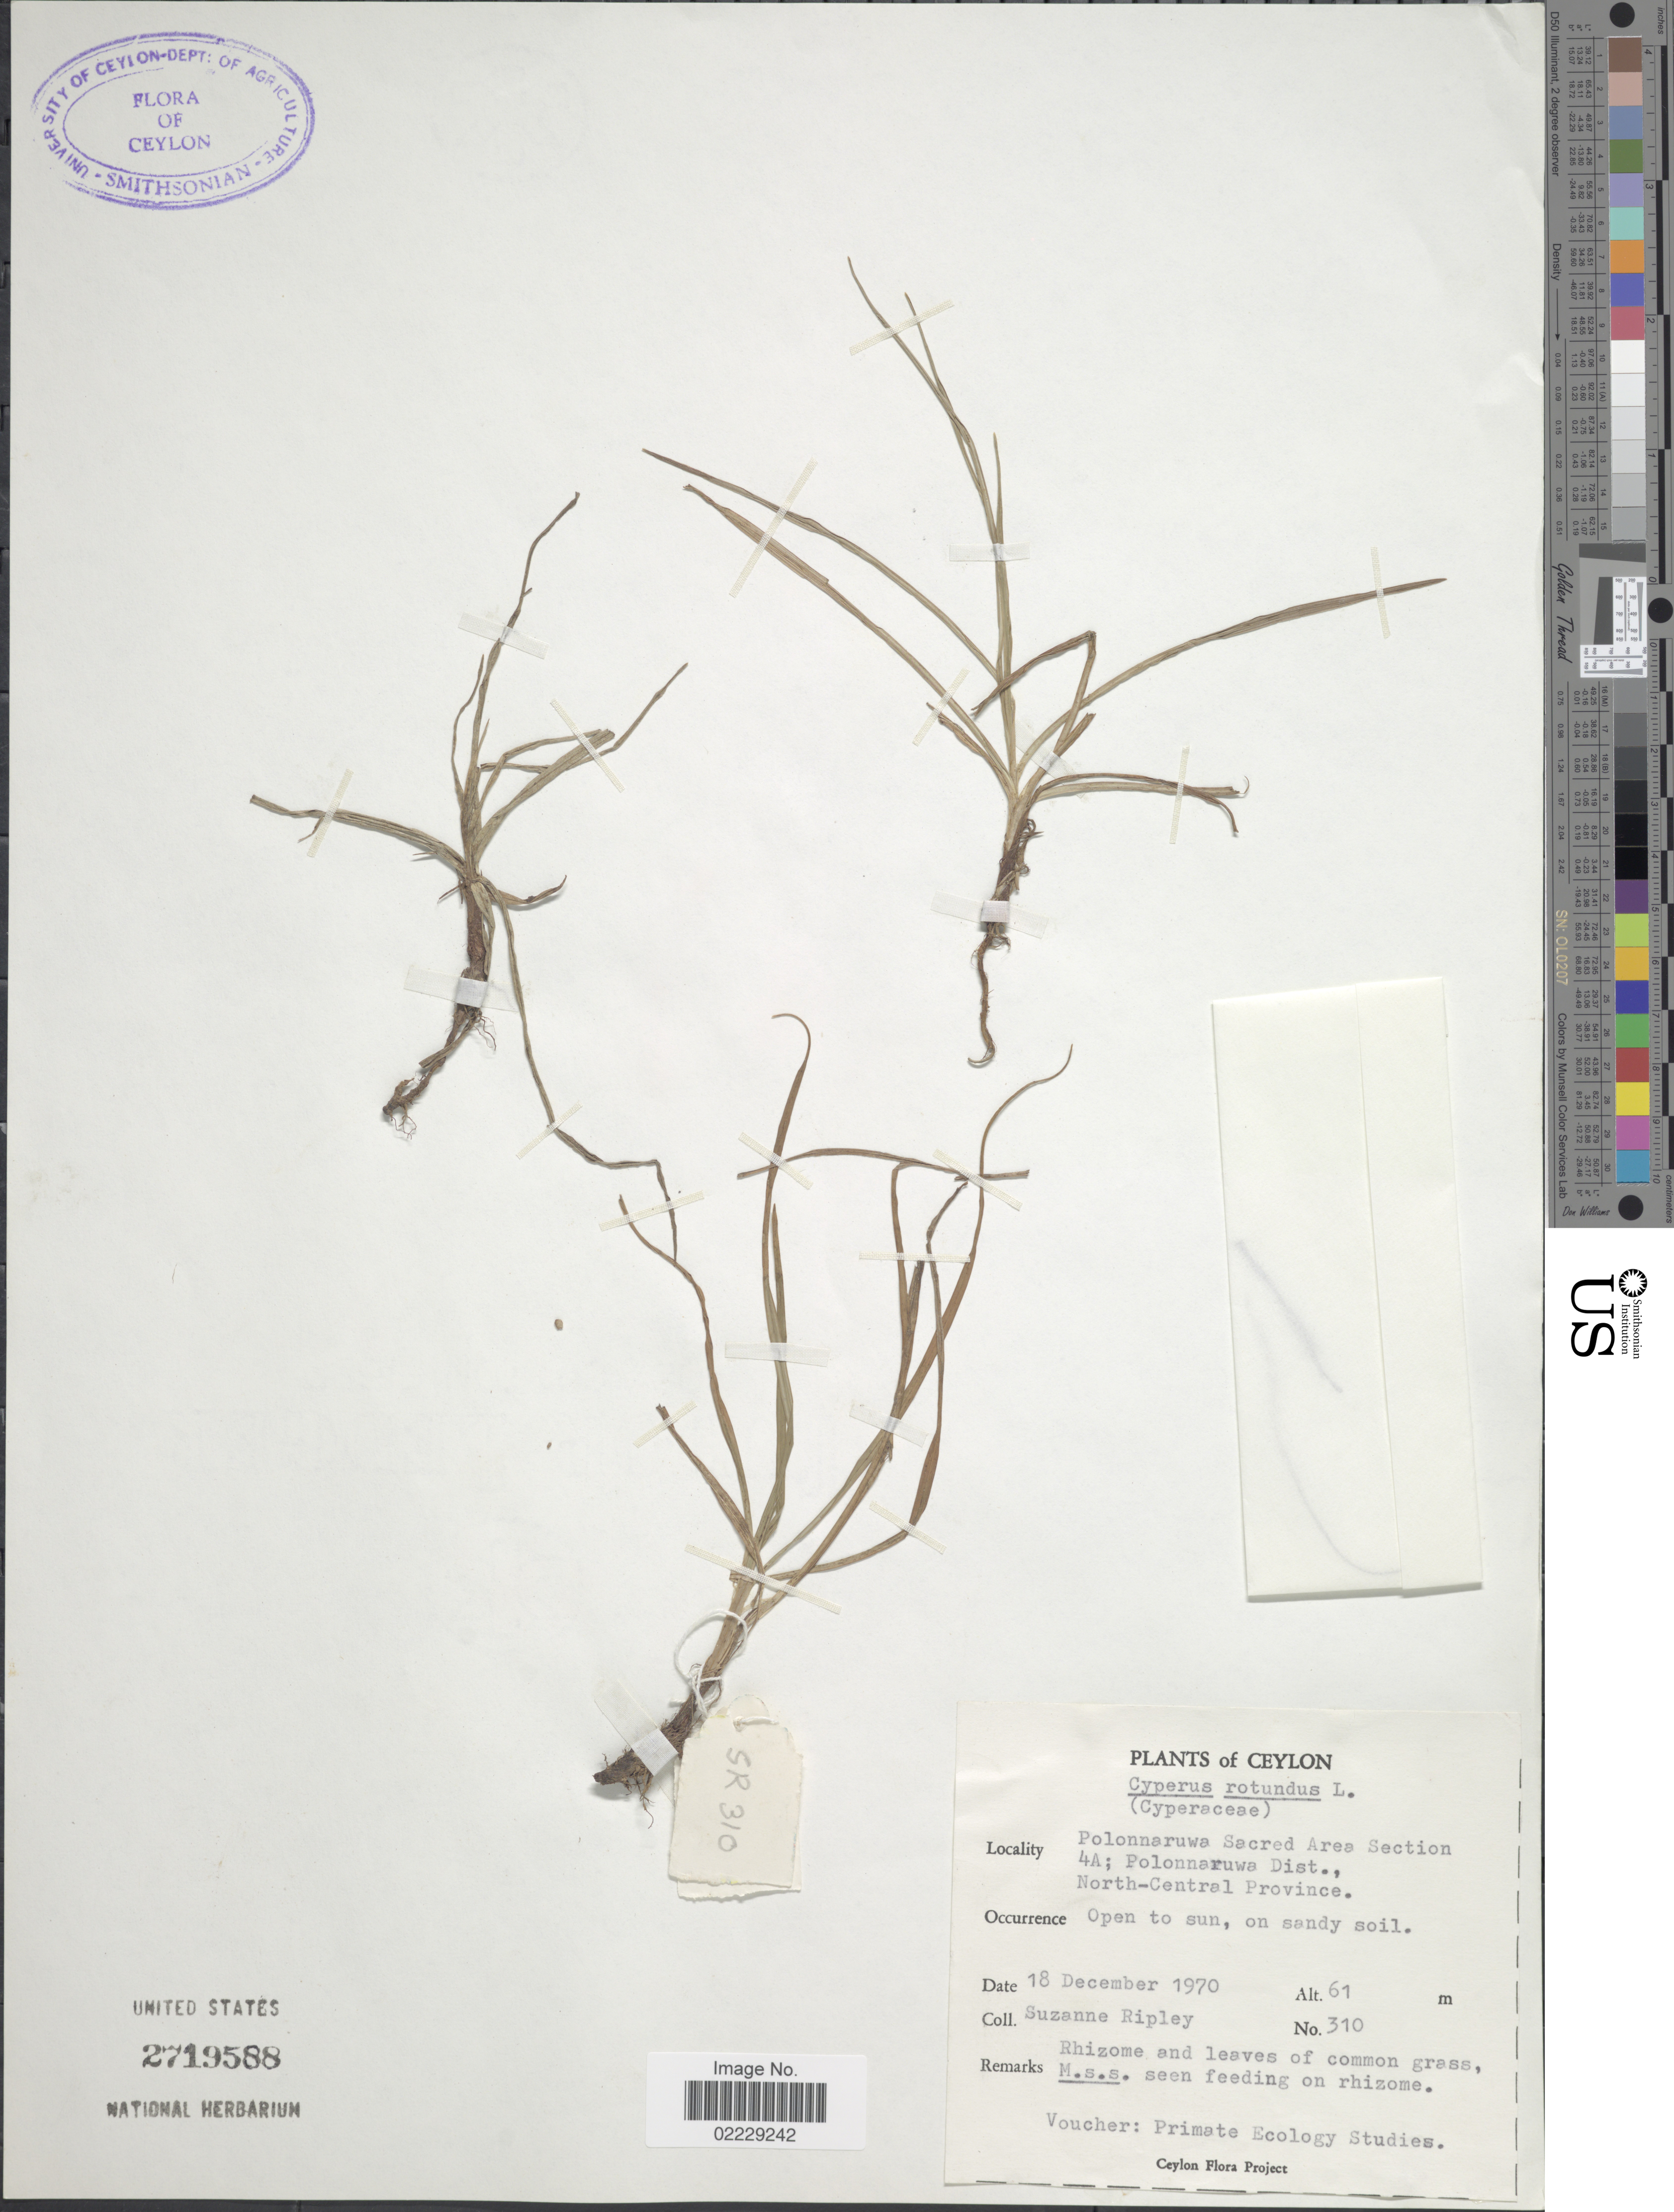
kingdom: Plantae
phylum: Tracheophyta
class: Liliopsida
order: Poales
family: Cyperaceae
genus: Cyperus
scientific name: Cyperus rotundus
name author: L.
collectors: S. Ripley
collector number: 310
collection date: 1970-12-18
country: Sri Lanka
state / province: North Central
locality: Ceylon, Polonnaruwa Sacred Area Section 4A; Polonnaruwa Dist.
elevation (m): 61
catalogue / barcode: US 2719588